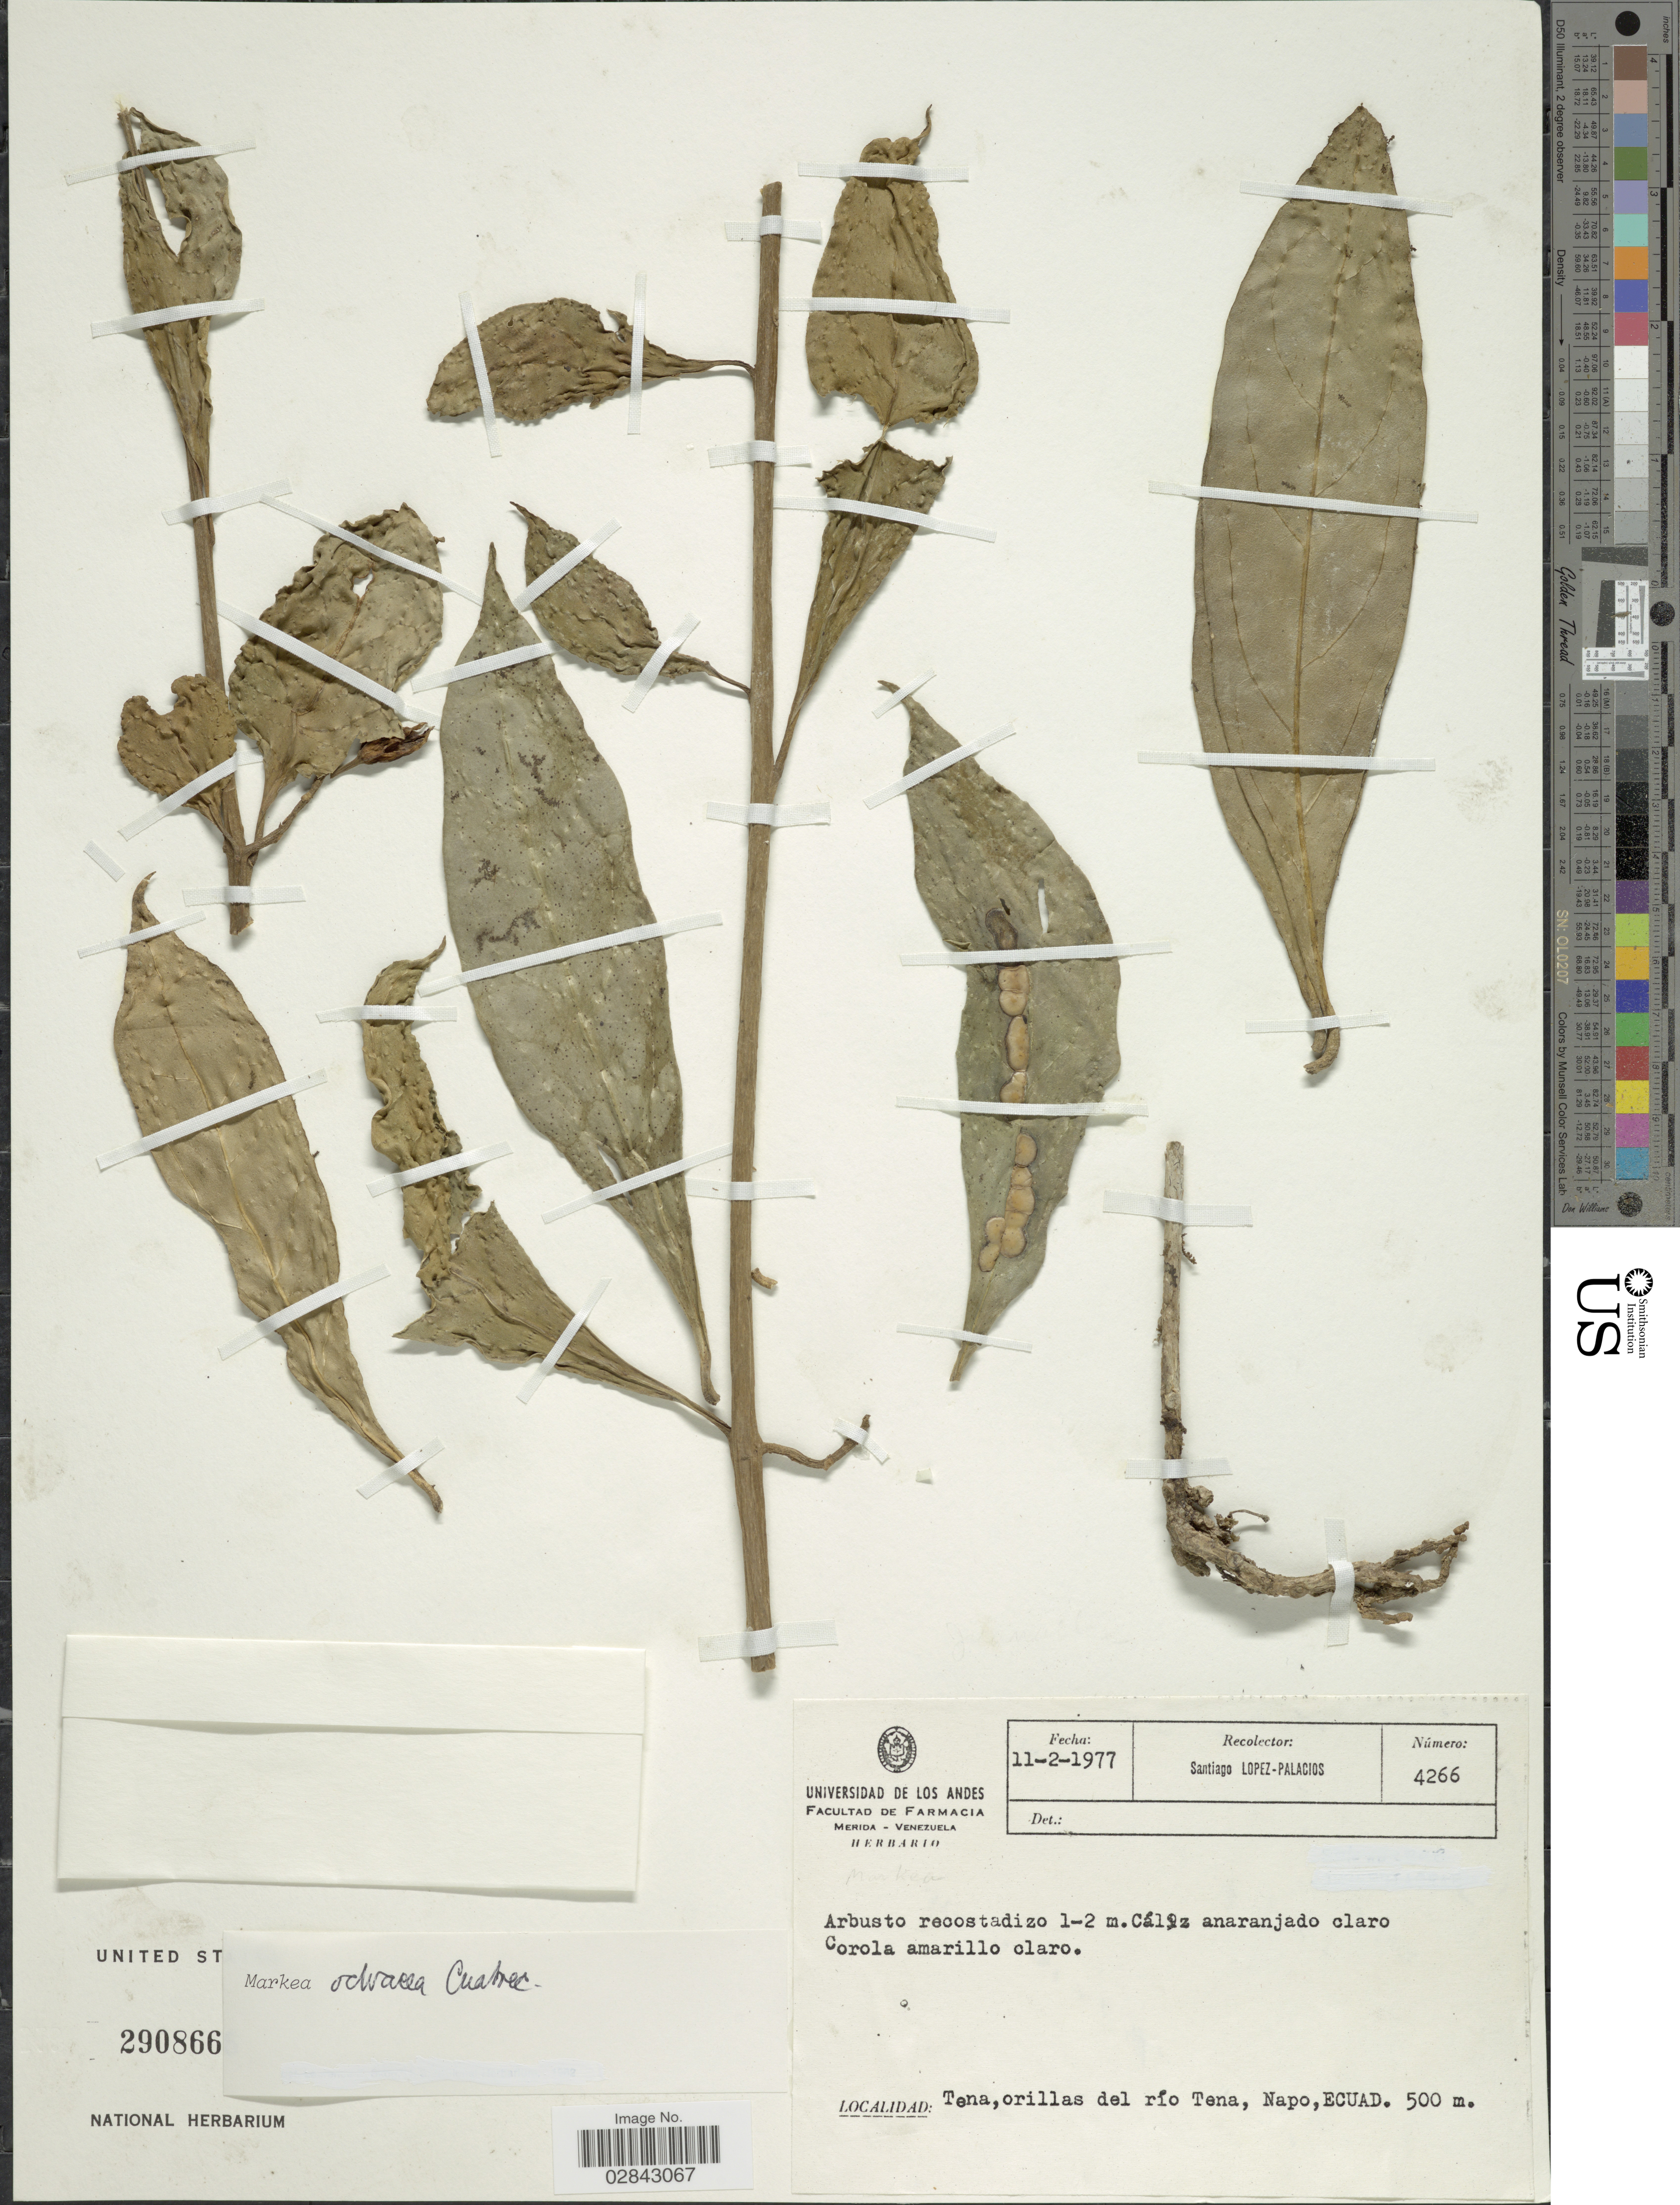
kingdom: Plantae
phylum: Tracheophyta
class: Magnoliopsida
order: Solanales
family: Solanaceae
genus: Juanulloa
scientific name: Juanulloa ochracea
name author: Cuatrec.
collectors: S. López-Palacios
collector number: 4266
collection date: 1977-02-11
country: Ecuador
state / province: Napo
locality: Tena, orillas del río Tena.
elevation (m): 500